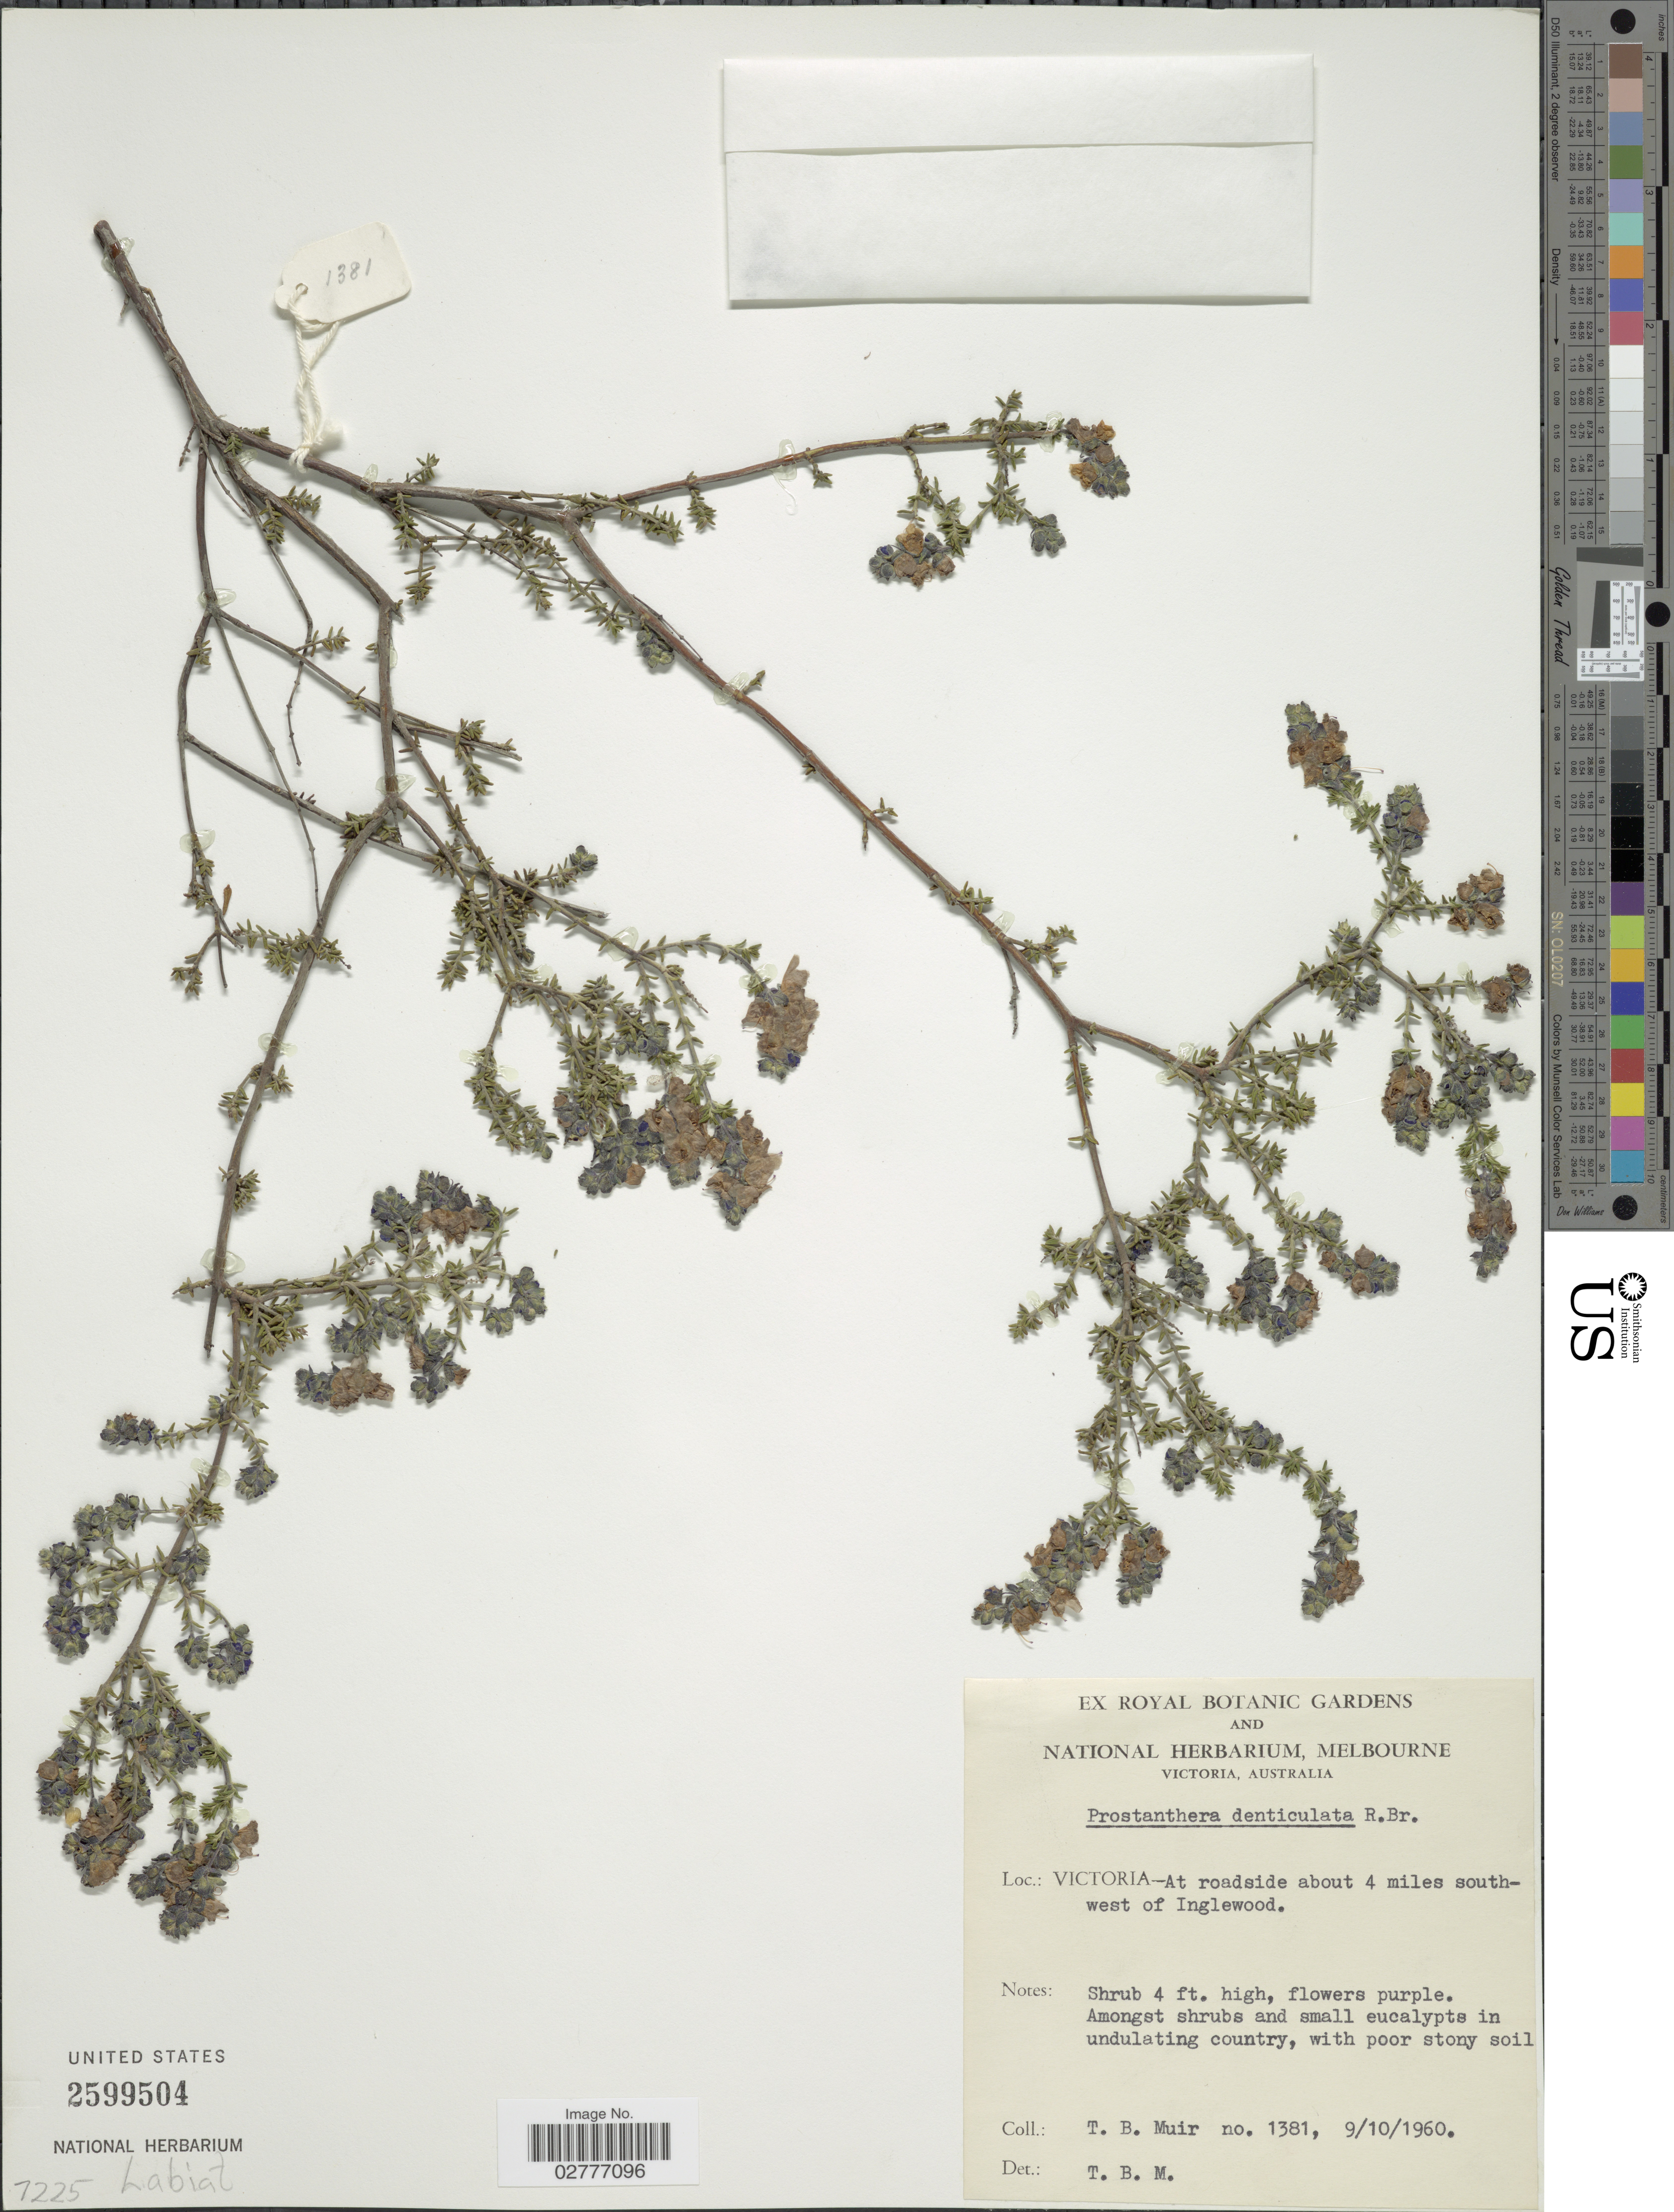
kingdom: Plantae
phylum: Tracheophyta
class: Magnoliopsida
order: Lamiales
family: Lamiaceae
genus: Prostanthera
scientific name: Prostanthera denticulata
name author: R. Br.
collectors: T. Muir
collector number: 1381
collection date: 1960-10-09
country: Australia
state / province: Victoria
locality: Victoria- At roadside about 4 miles south-west of Inglewood.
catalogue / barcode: US 2599504